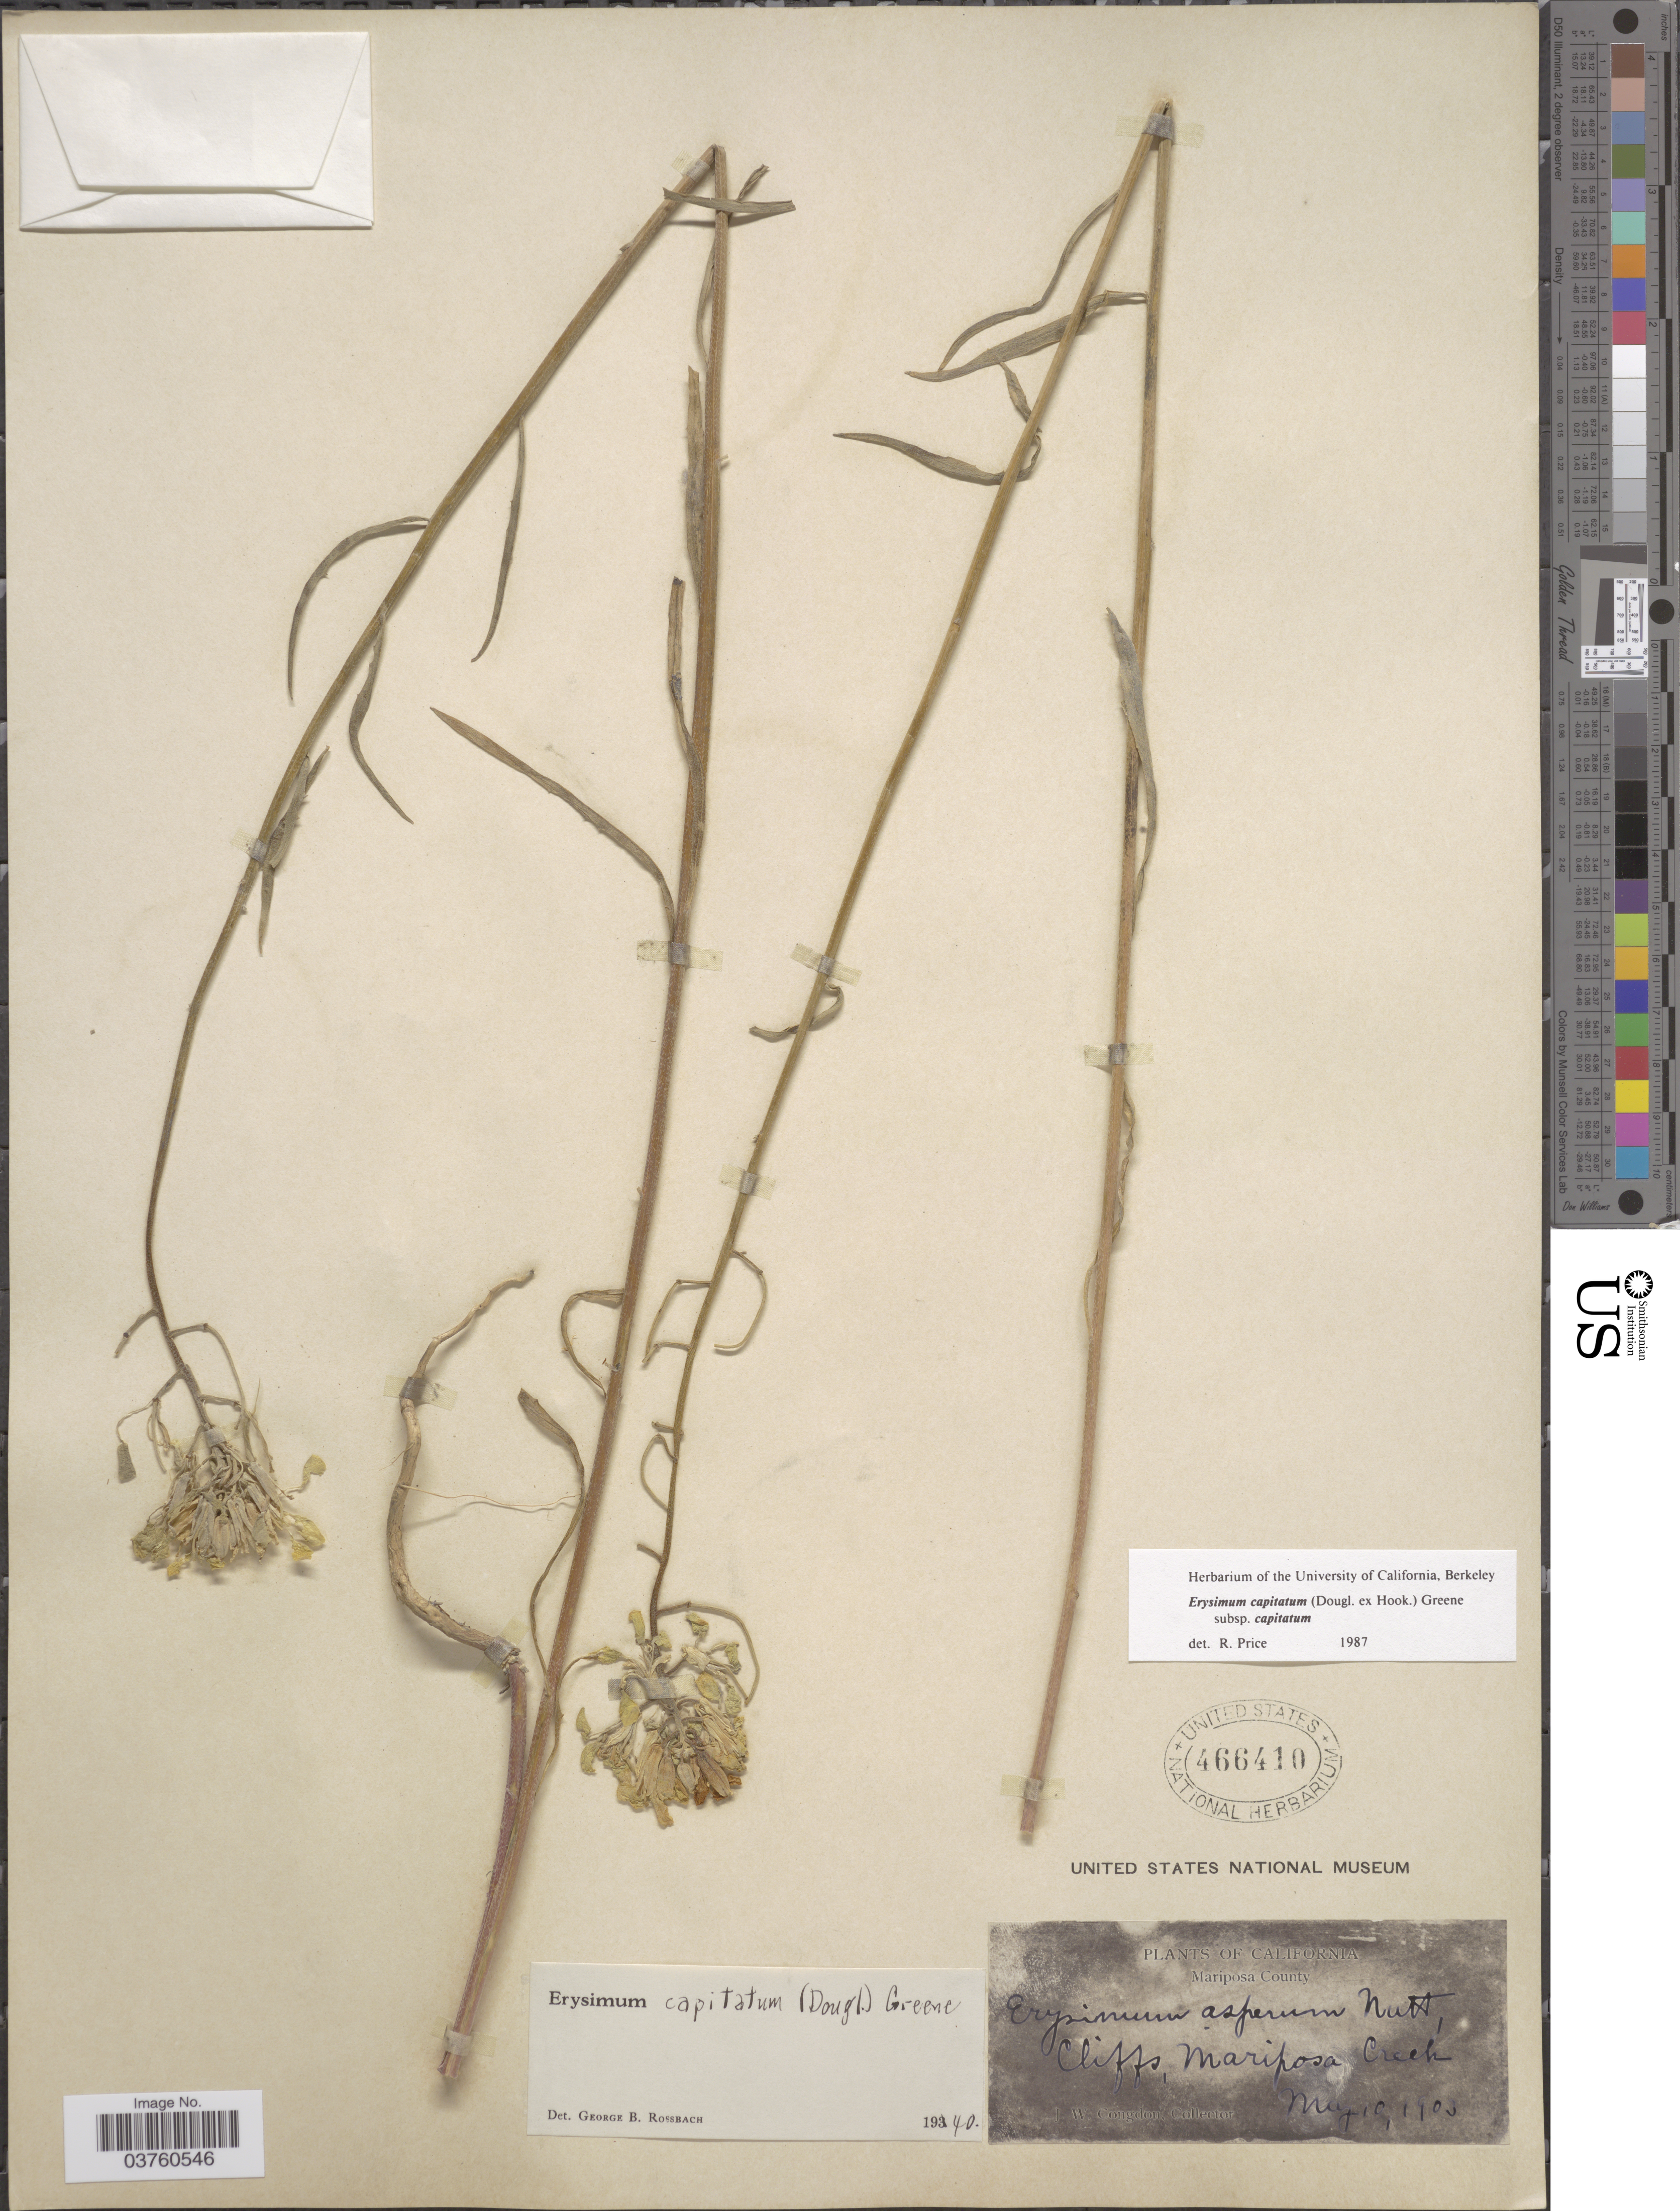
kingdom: Plantae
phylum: Tracheophyta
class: Magnoliopsida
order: Brassicales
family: Brassicaceae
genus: Erysimum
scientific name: Erysimum capitatum subsp. capitatum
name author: (Douglas ex Hook.) Greene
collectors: J. W. Congdon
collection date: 1903-05-10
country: United States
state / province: California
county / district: Mariposa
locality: Mariposa County. Cliffs, Mariposa Creek.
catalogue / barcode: US 466410